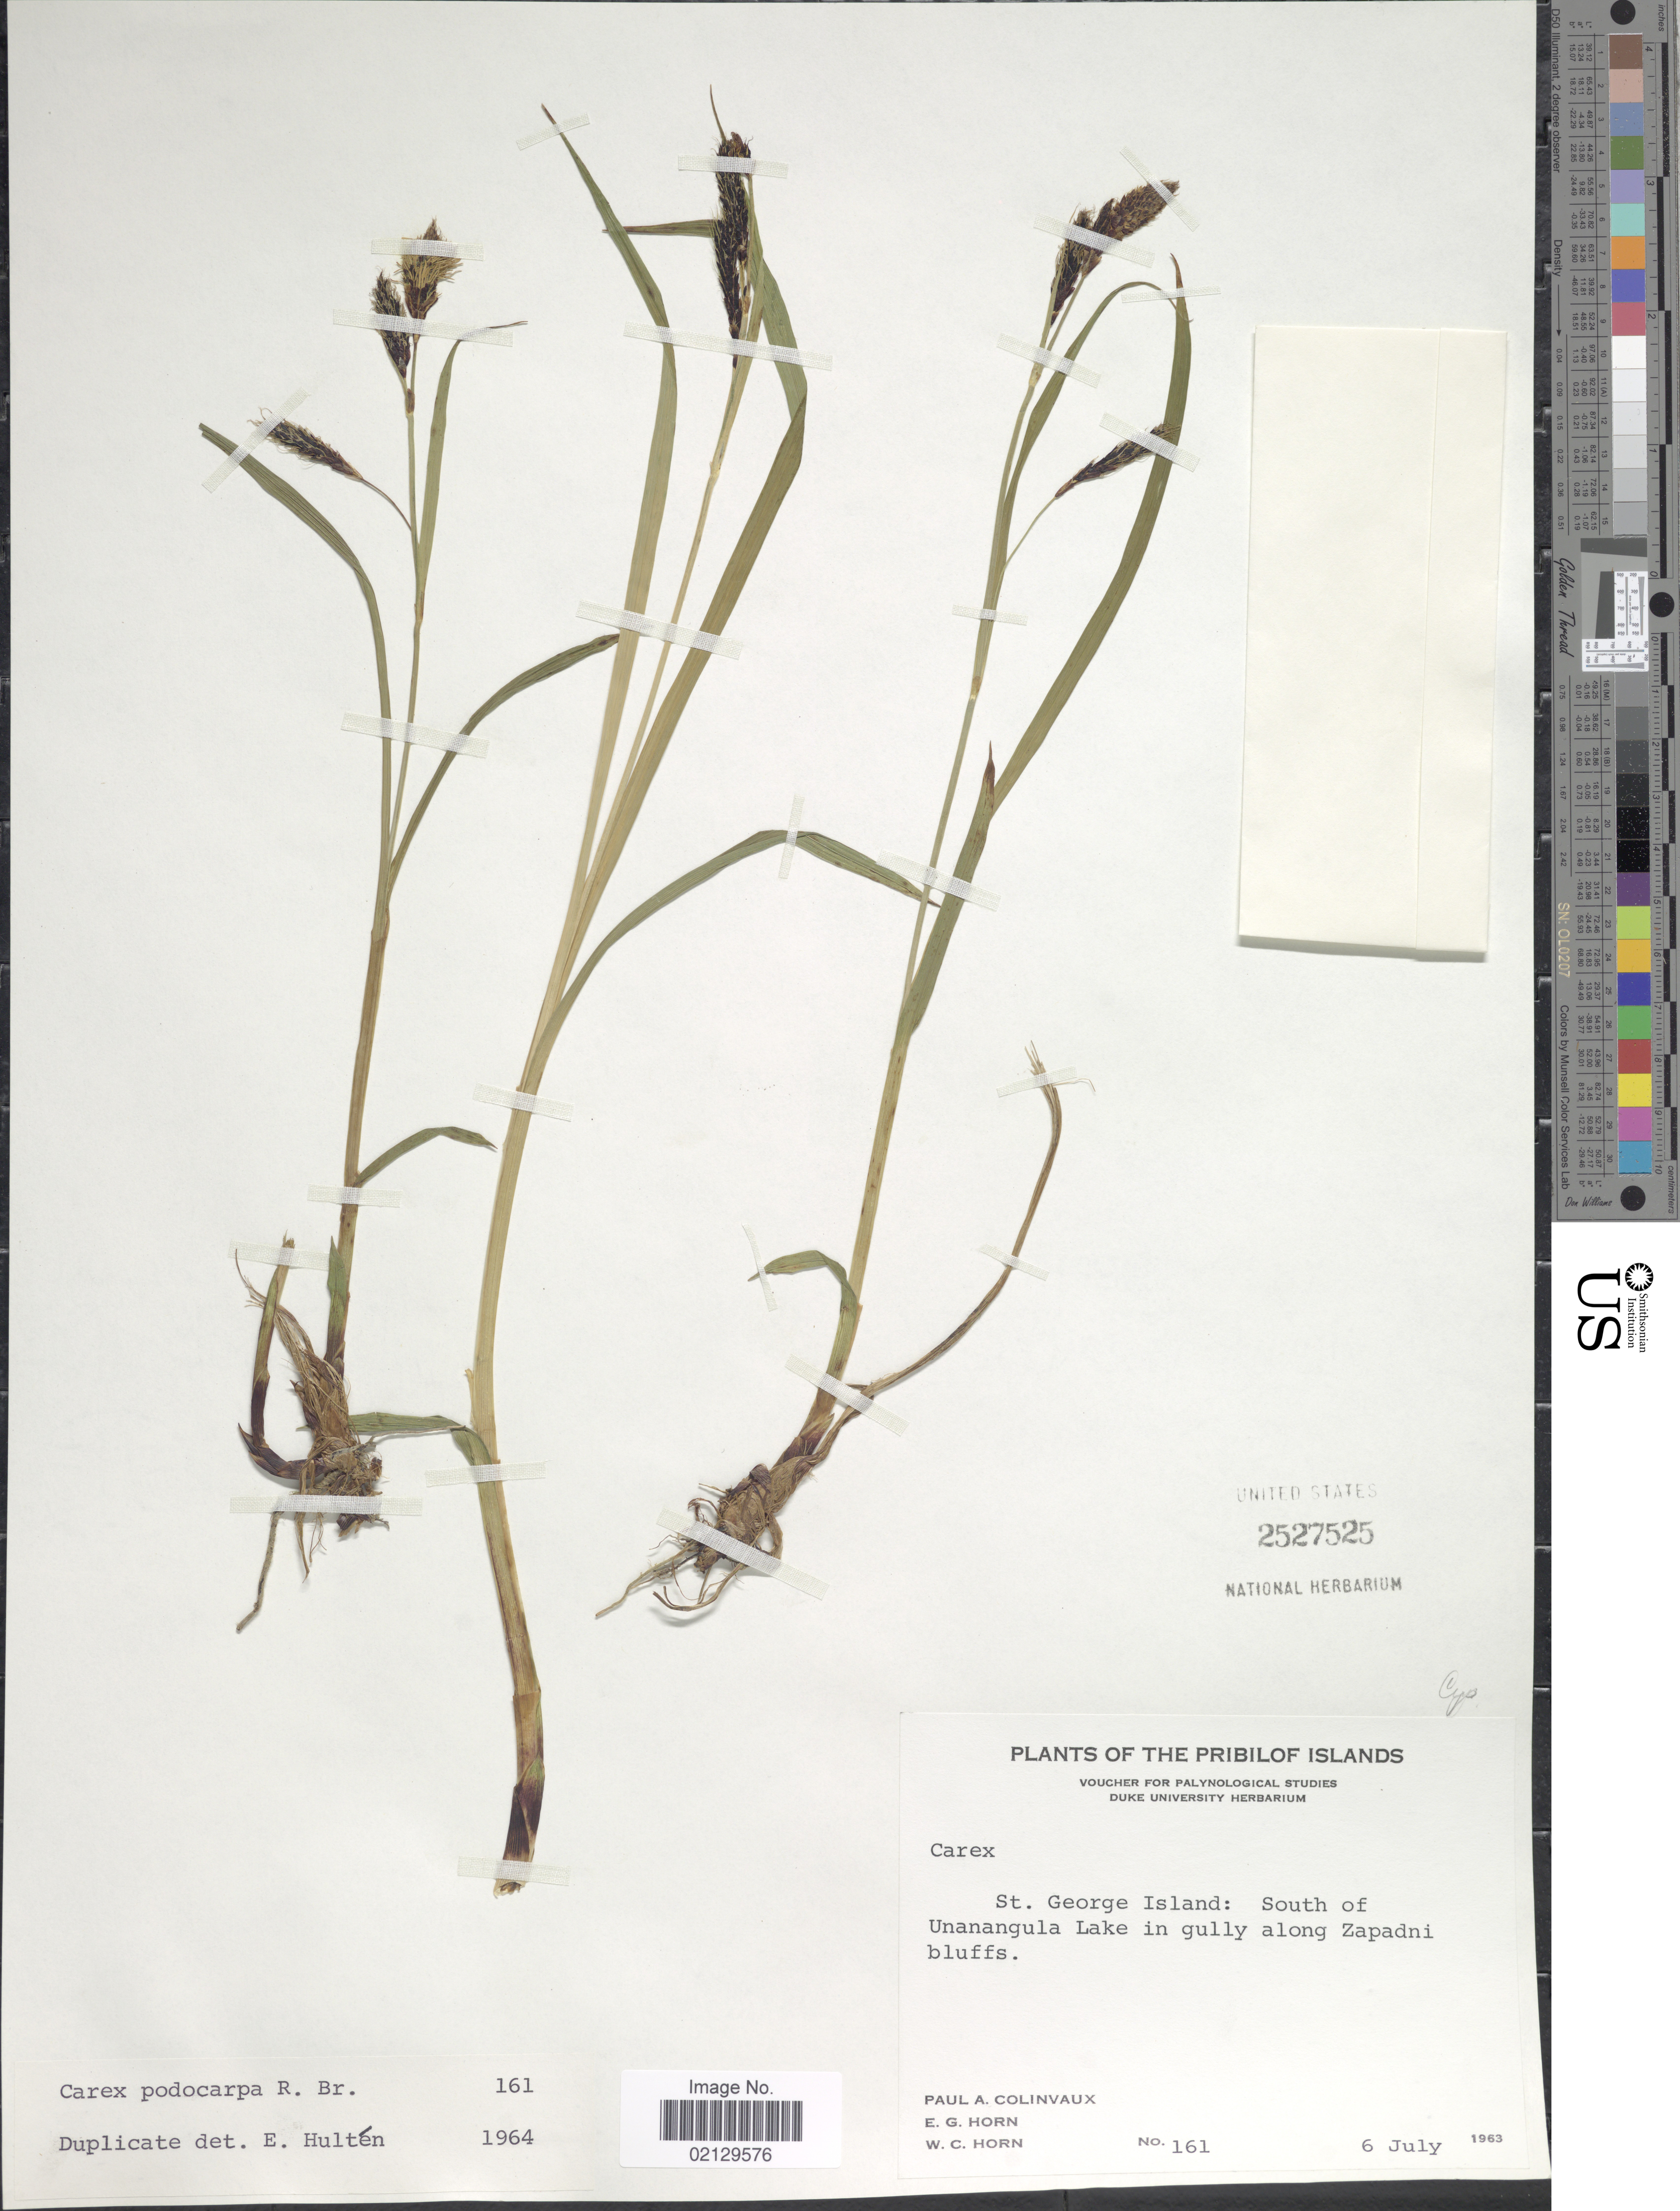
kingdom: Plantae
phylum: Tracheophyta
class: Liliopsida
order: Poales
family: Cyperaceae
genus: Carex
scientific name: Carex podocarpa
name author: R. Br.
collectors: P. Colinvaux, E. Horn & W. Horn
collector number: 161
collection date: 1963-07-06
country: United States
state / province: Alaska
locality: Pribilof Islands, St. George Island: South of Unanangula Lake in gully along Zapadni bluffs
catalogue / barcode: US 2527525